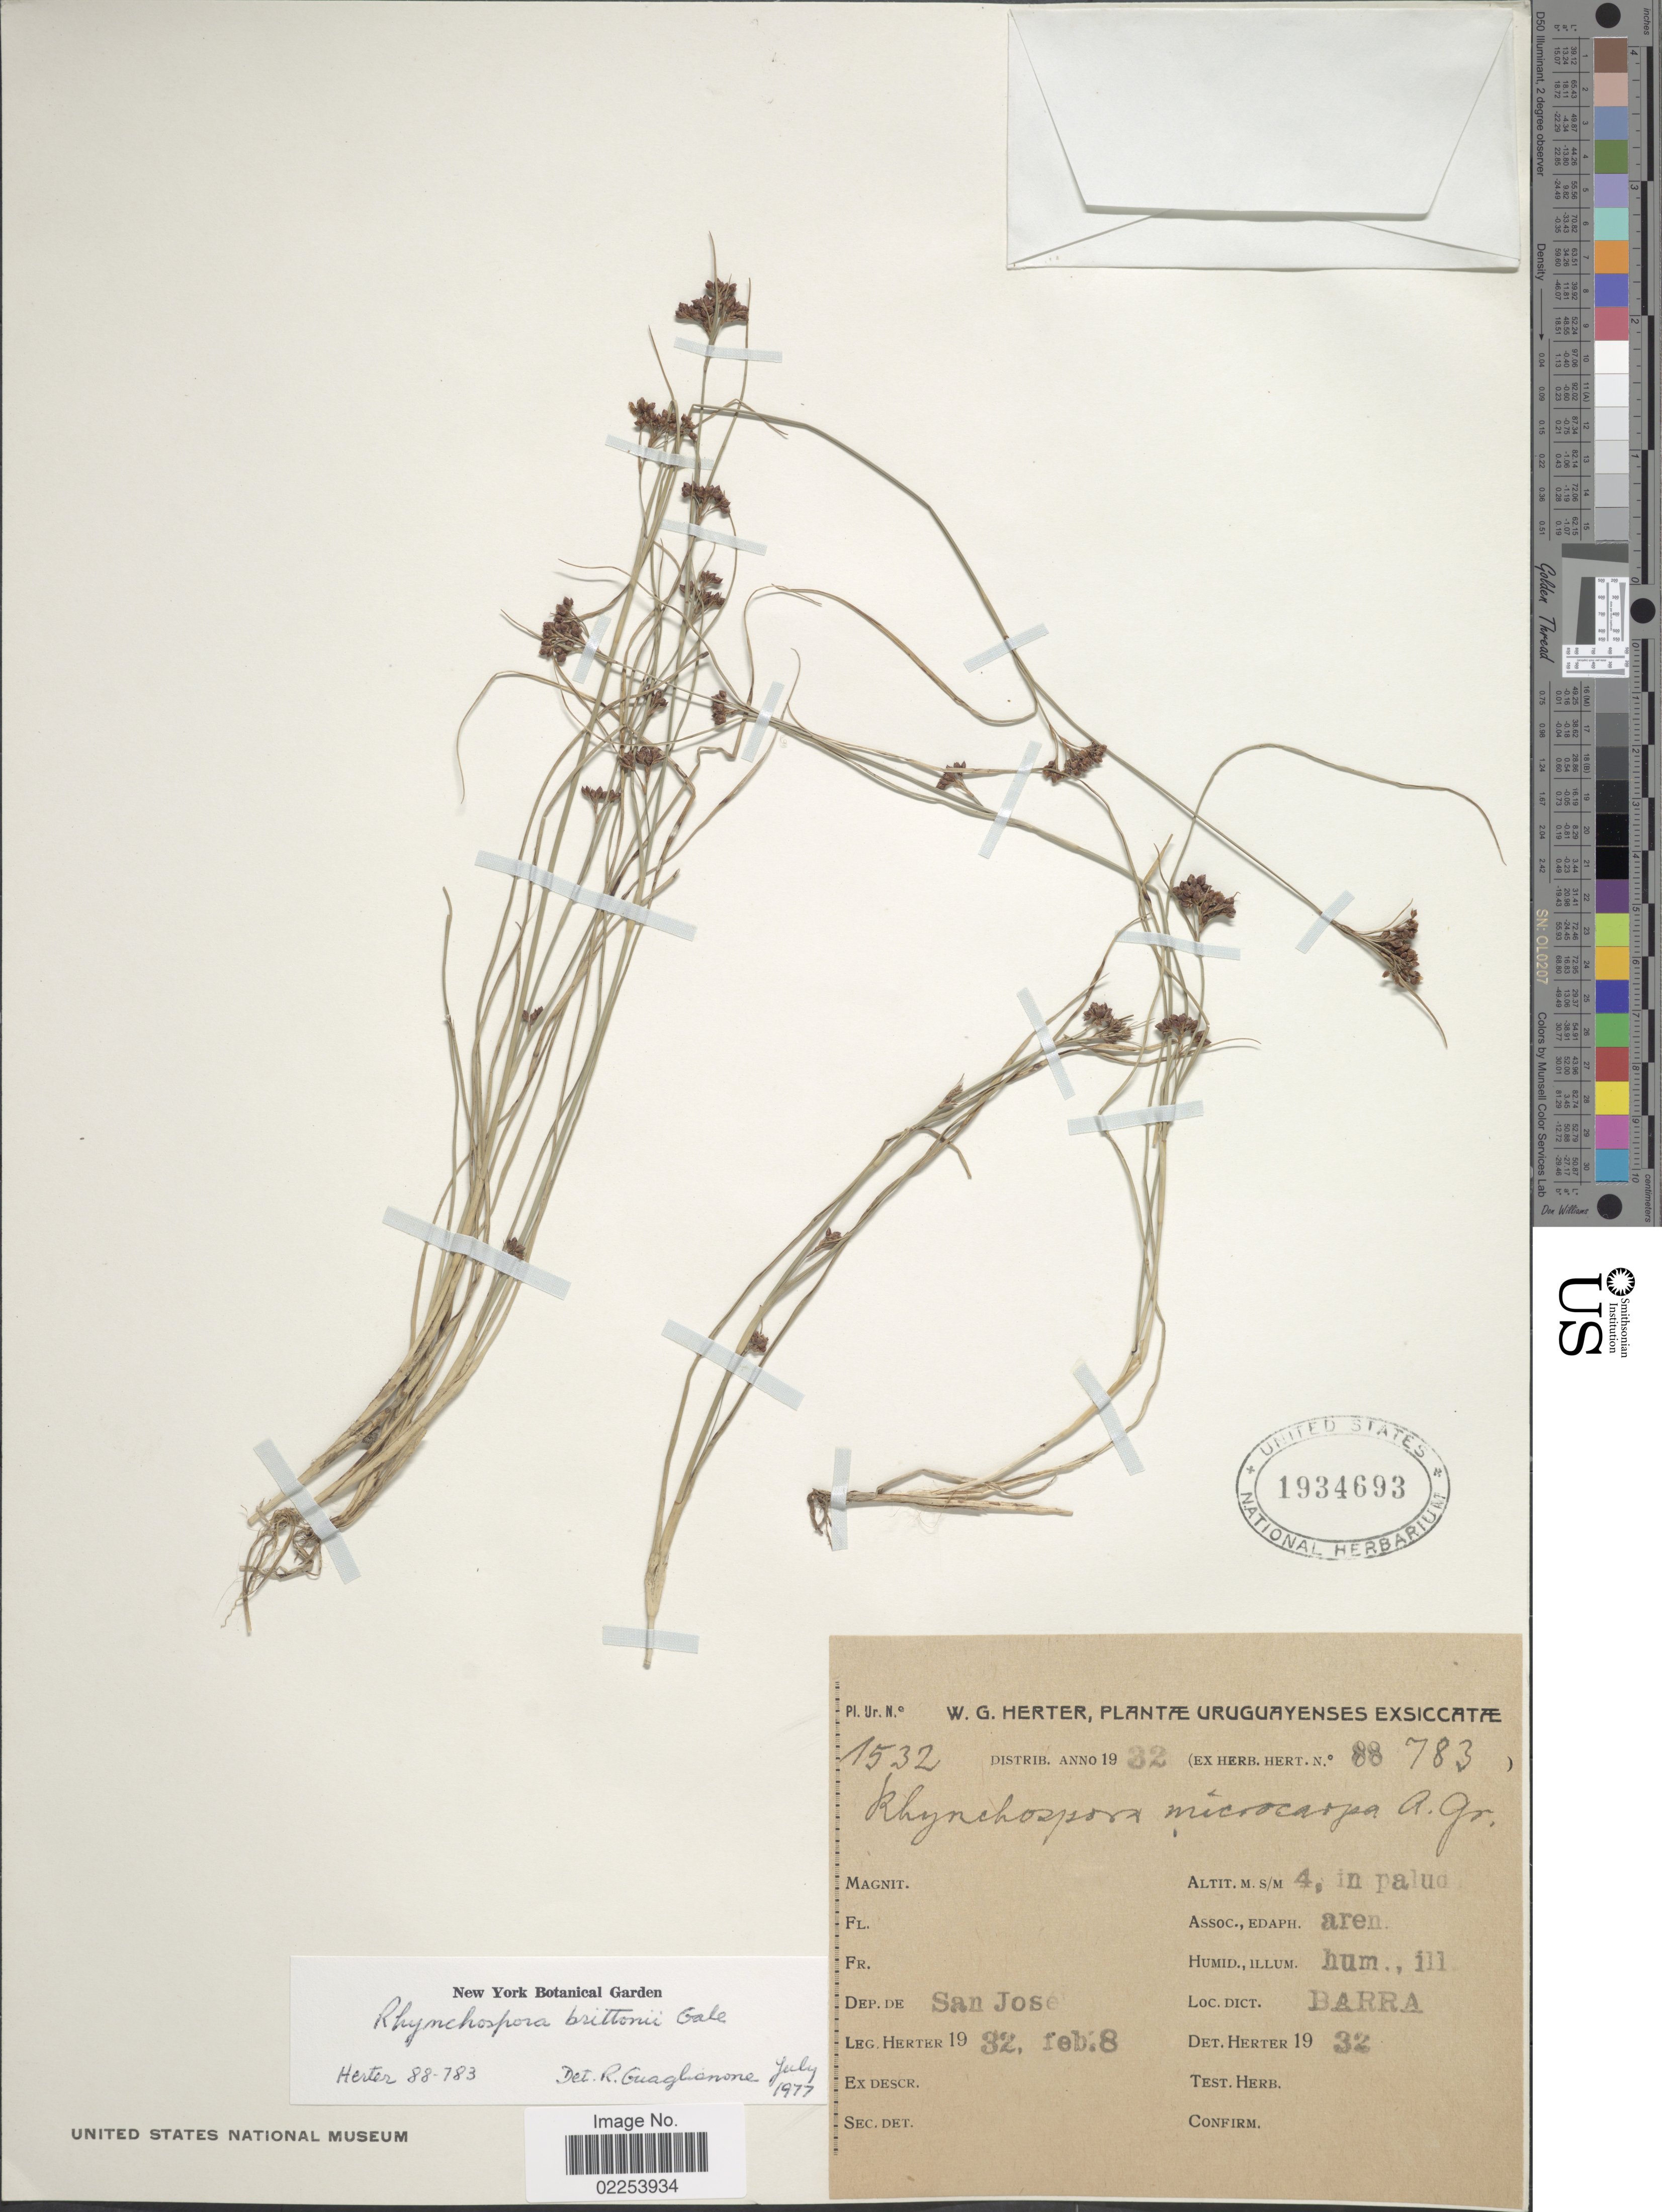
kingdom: Plantae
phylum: Tracheophyta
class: Liliopsida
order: Poales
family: Cyperaceae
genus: Rhynchospora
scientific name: Rhynchospora brittonii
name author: Gale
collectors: W. G. Herter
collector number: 1532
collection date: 1932-02-08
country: Uruguay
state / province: San Jose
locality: Barra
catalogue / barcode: US 1934693